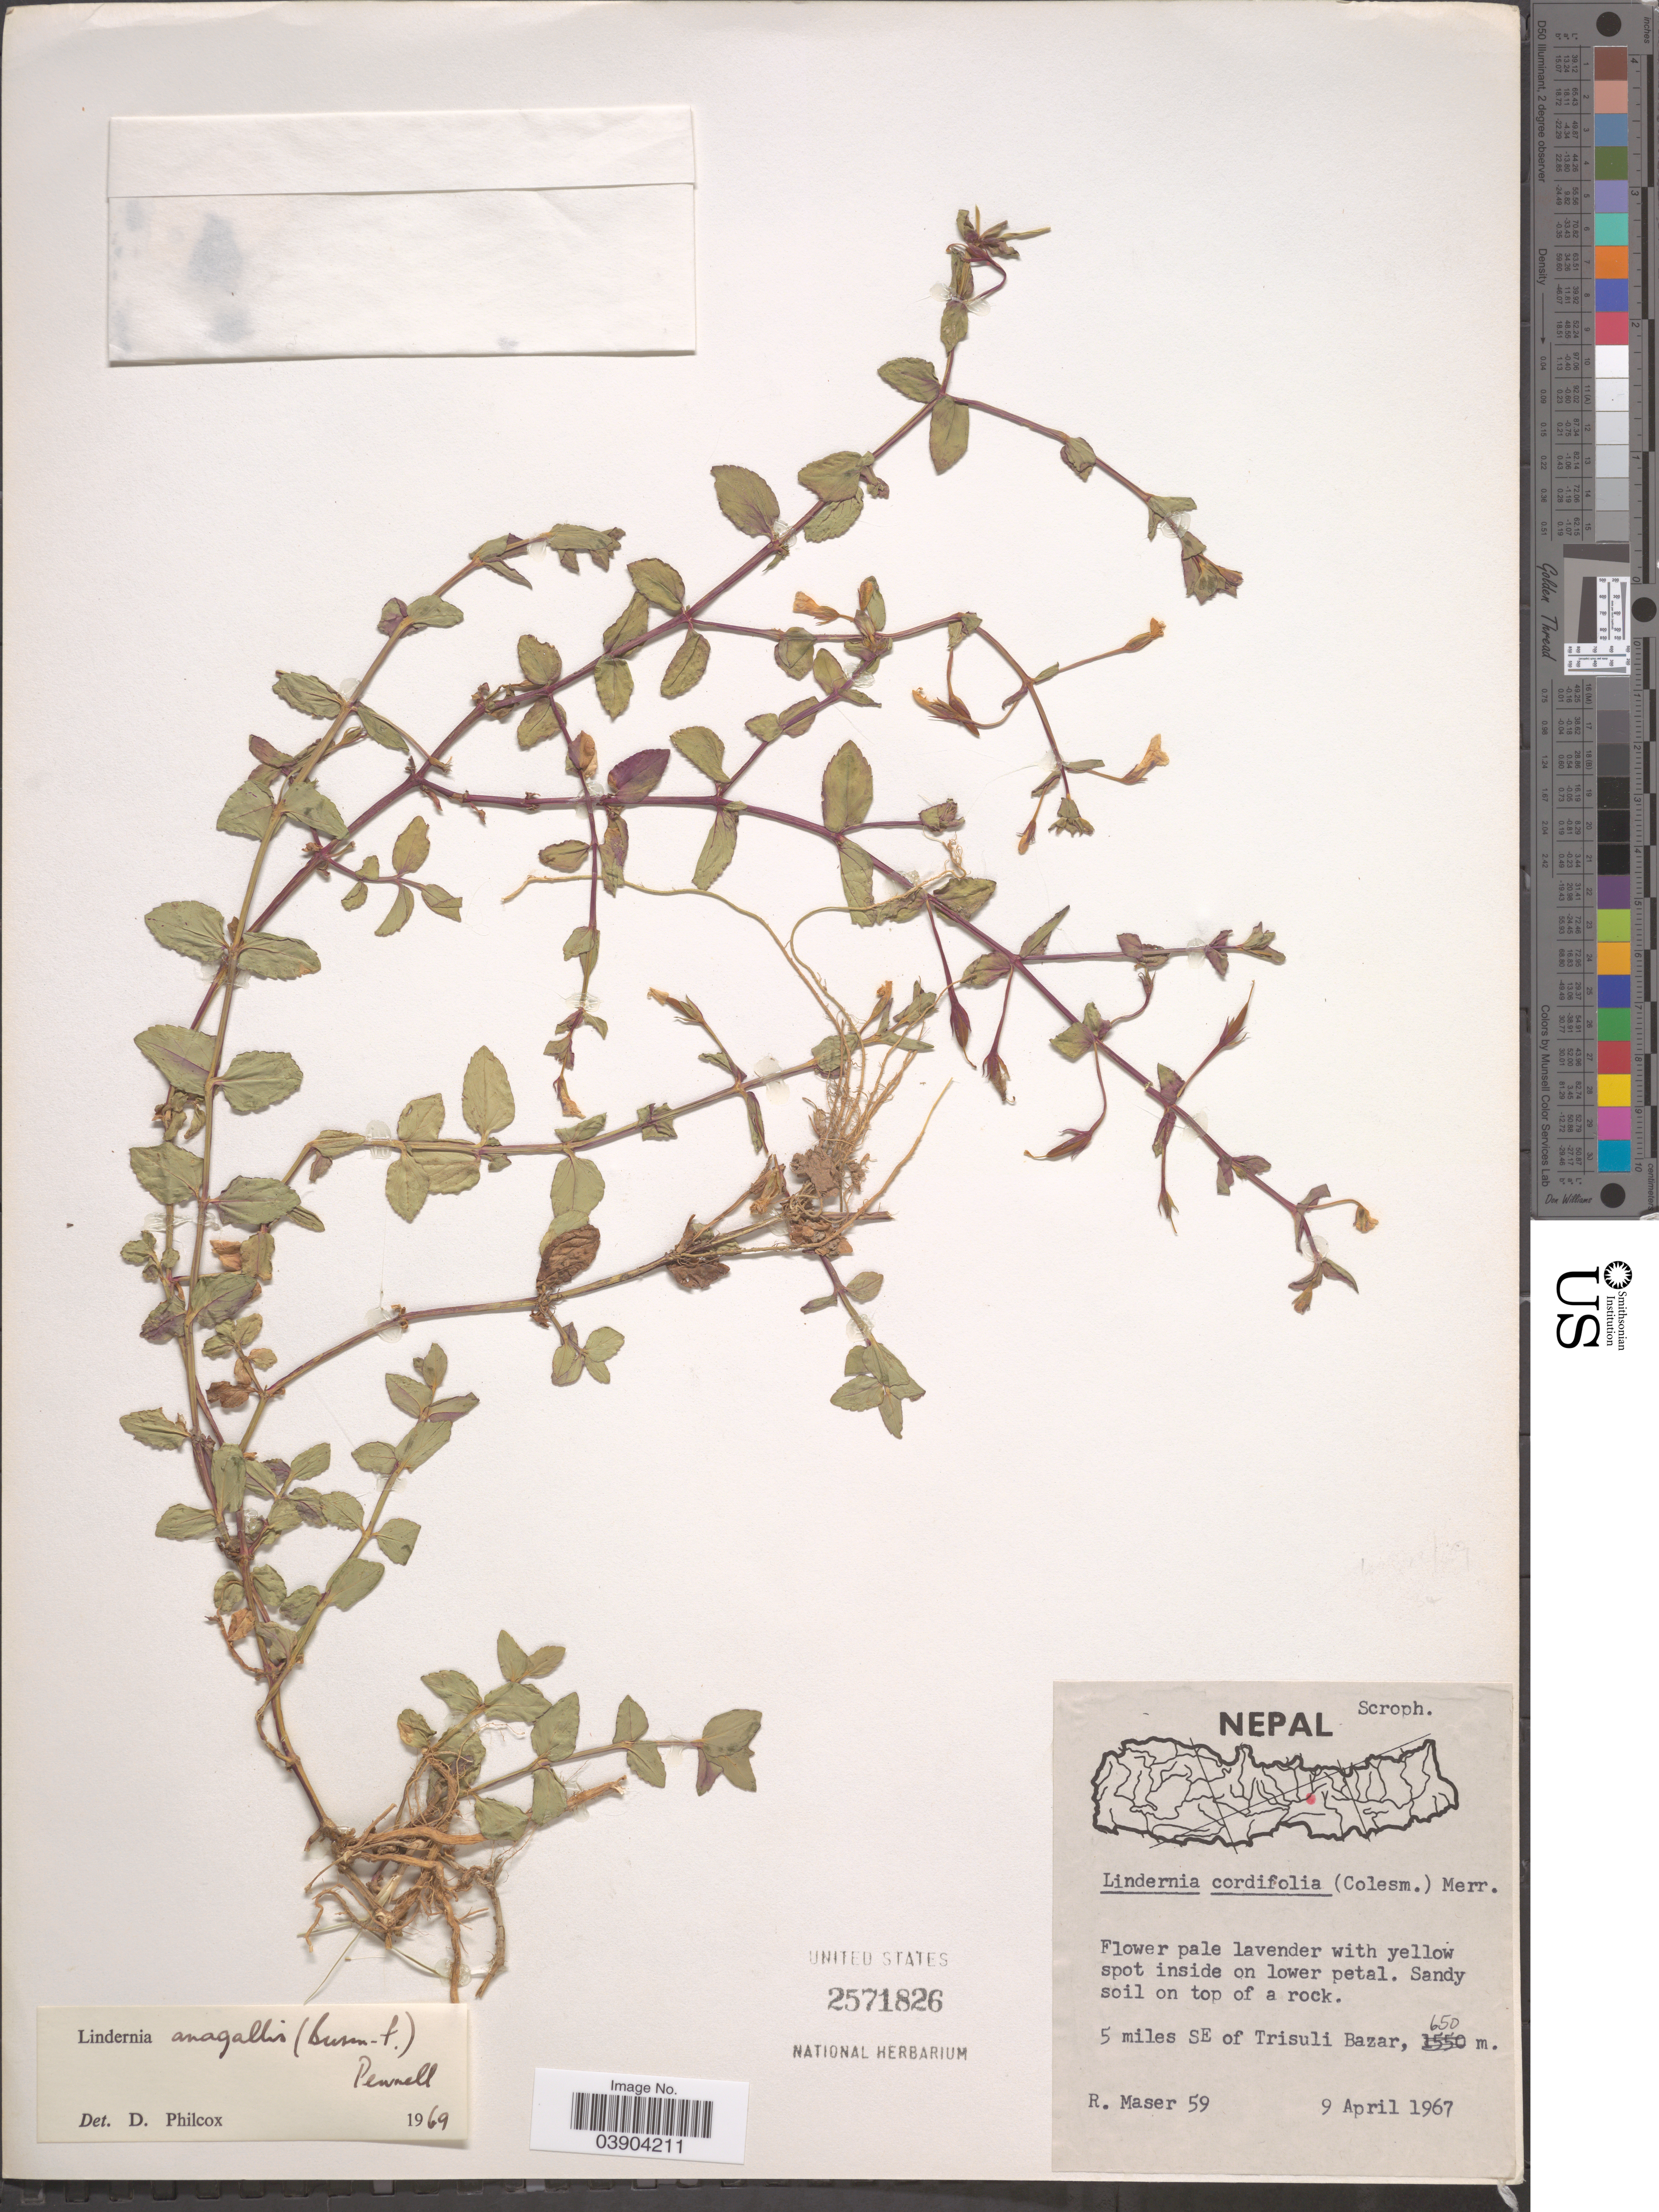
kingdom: Plantae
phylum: Tracheophyta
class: Magnoliopsida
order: Lamiales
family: Linderniaceae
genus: Lindernia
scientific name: Lindernia anagallis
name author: (Burm. f.) Pennell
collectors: R. Maser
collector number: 59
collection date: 1967-04-09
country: Nepal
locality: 5 miles SE of Trisuli Bazar.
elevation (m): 650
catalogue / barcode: US 2571826